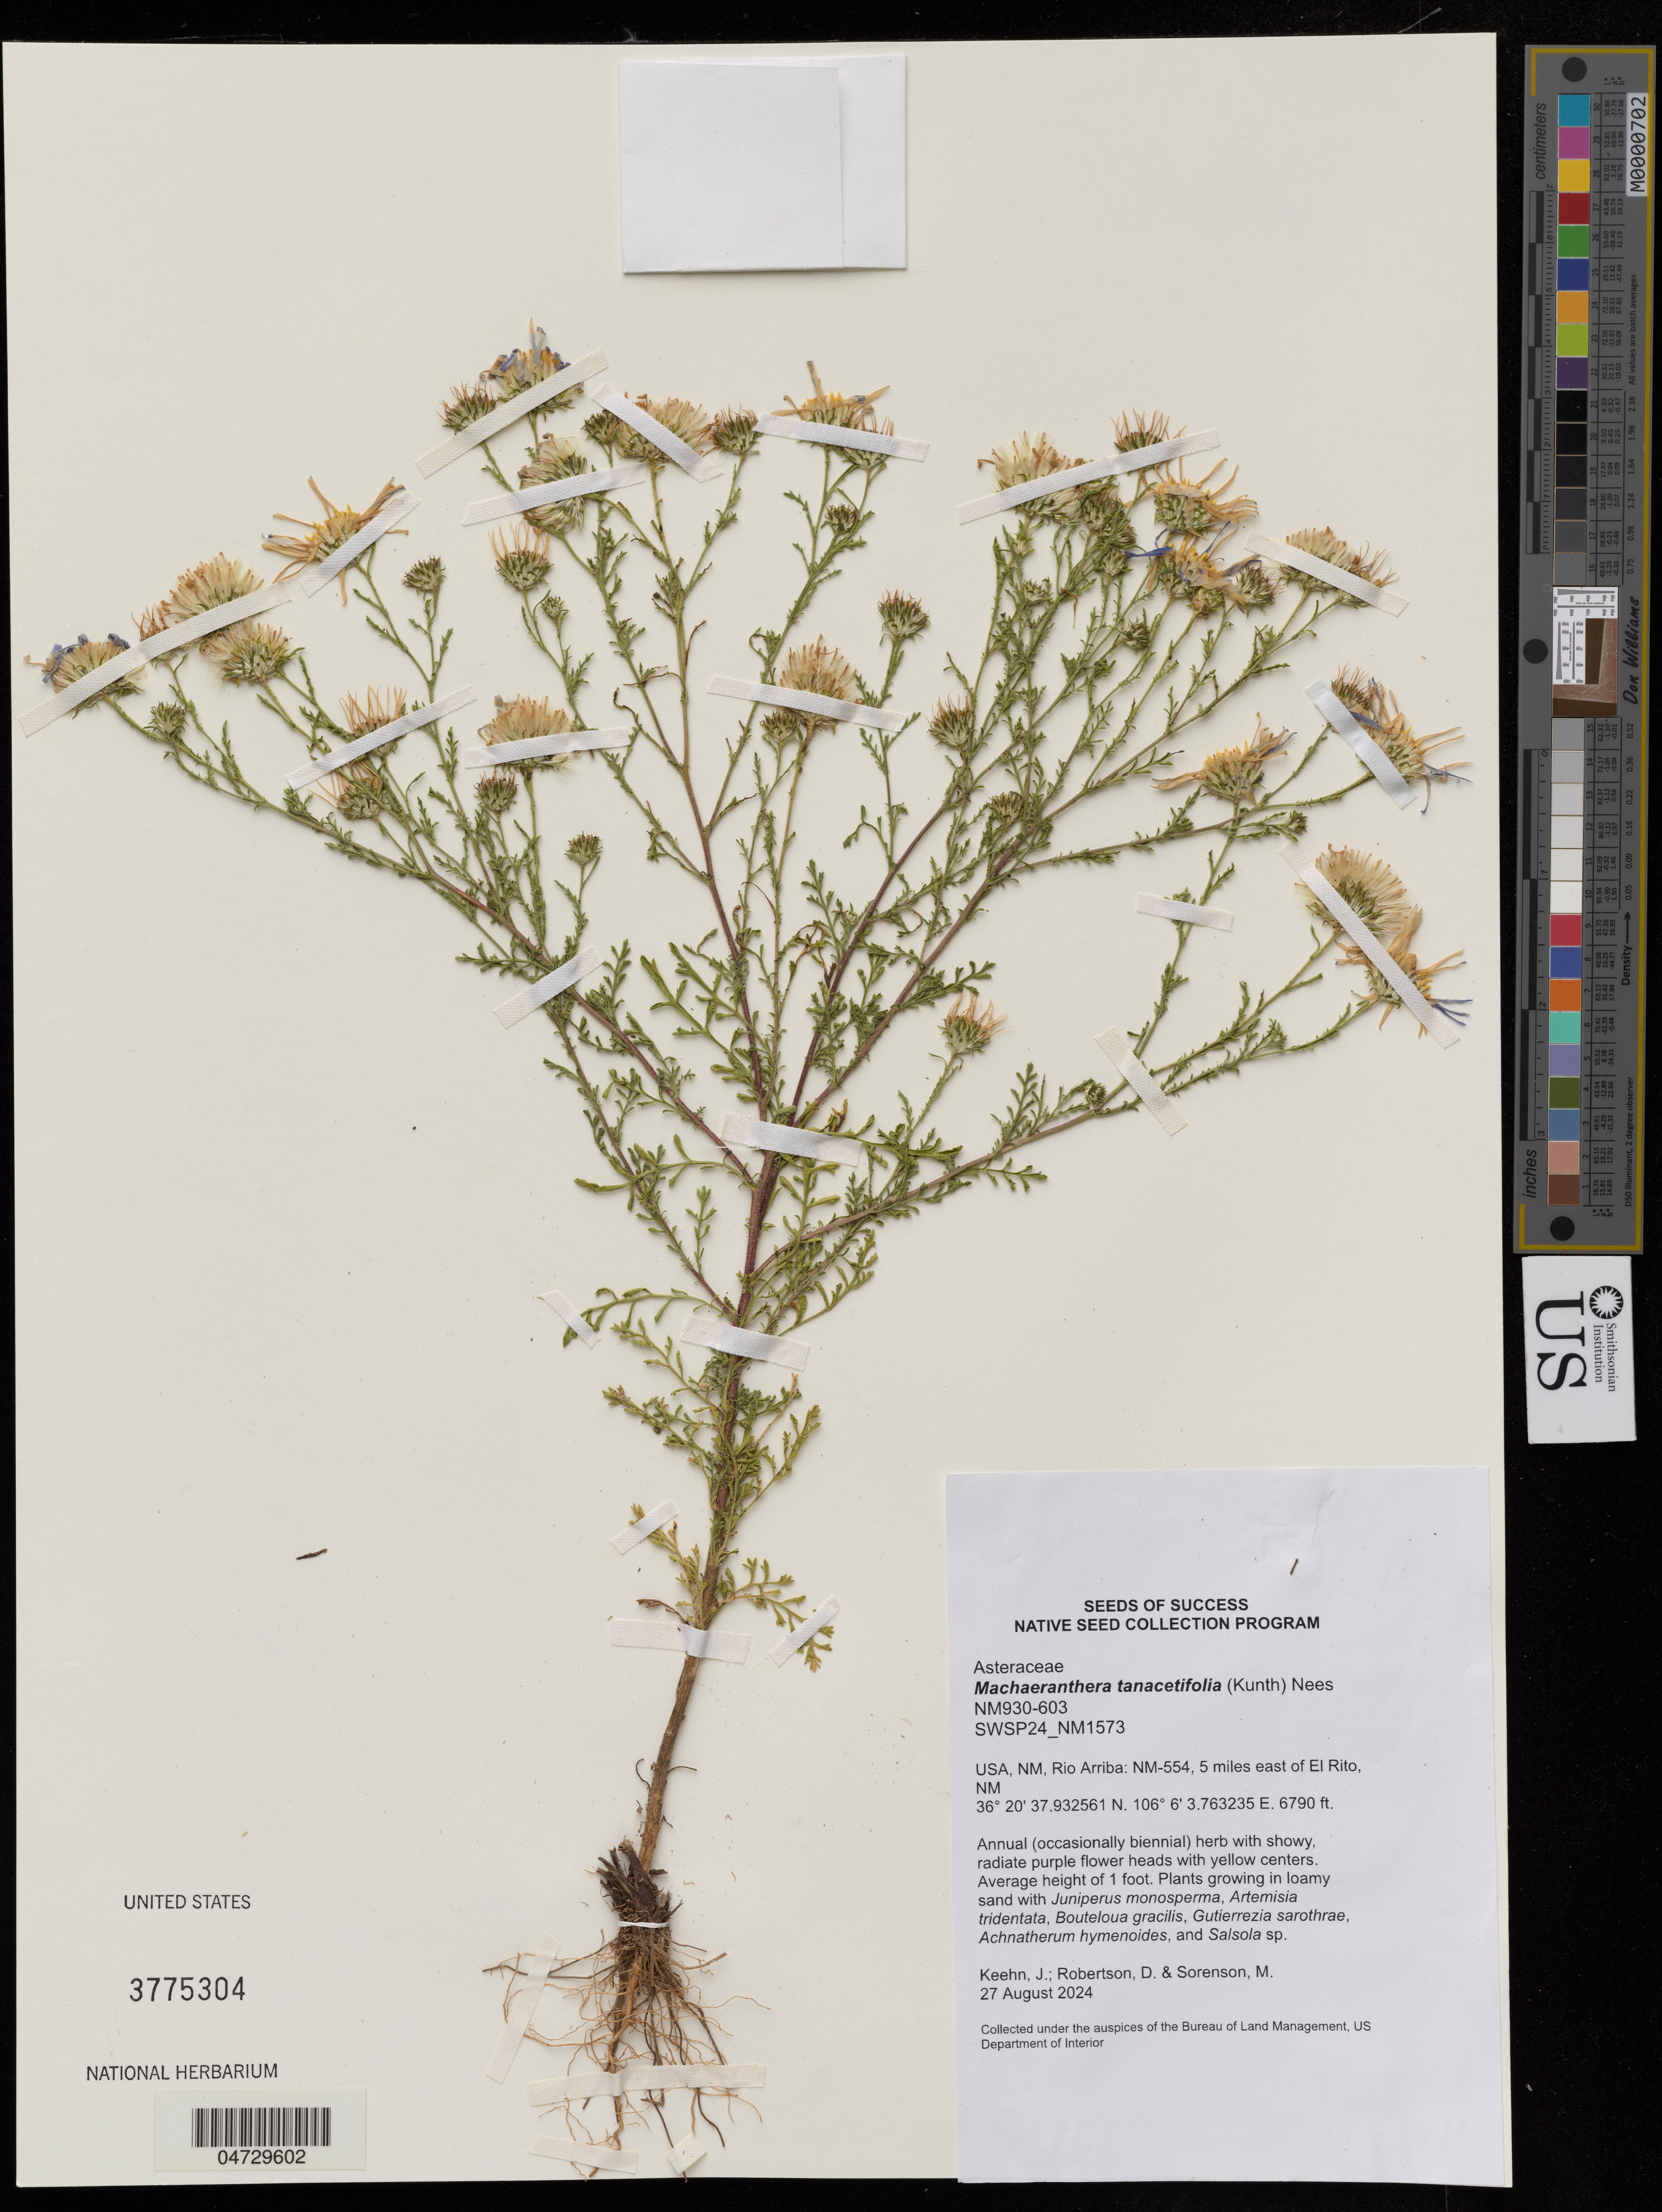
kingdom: Plantae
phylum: Tracheophyta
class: Magnoliopsida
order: Asterales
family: Asteraceae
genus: Machaeranthera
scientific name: Machaeranthera tanacetifolia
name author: (Kunth) Nees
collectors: J. Keehn, D. Robertson & M. Sorenson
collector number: NM930-603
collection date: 2024-08-27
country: United States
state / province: New Mexico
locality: USA, NM, Rio Arriba: NM-554, 5 miles east of El Rito, NM.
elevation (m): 2070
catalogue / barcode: US 3775304